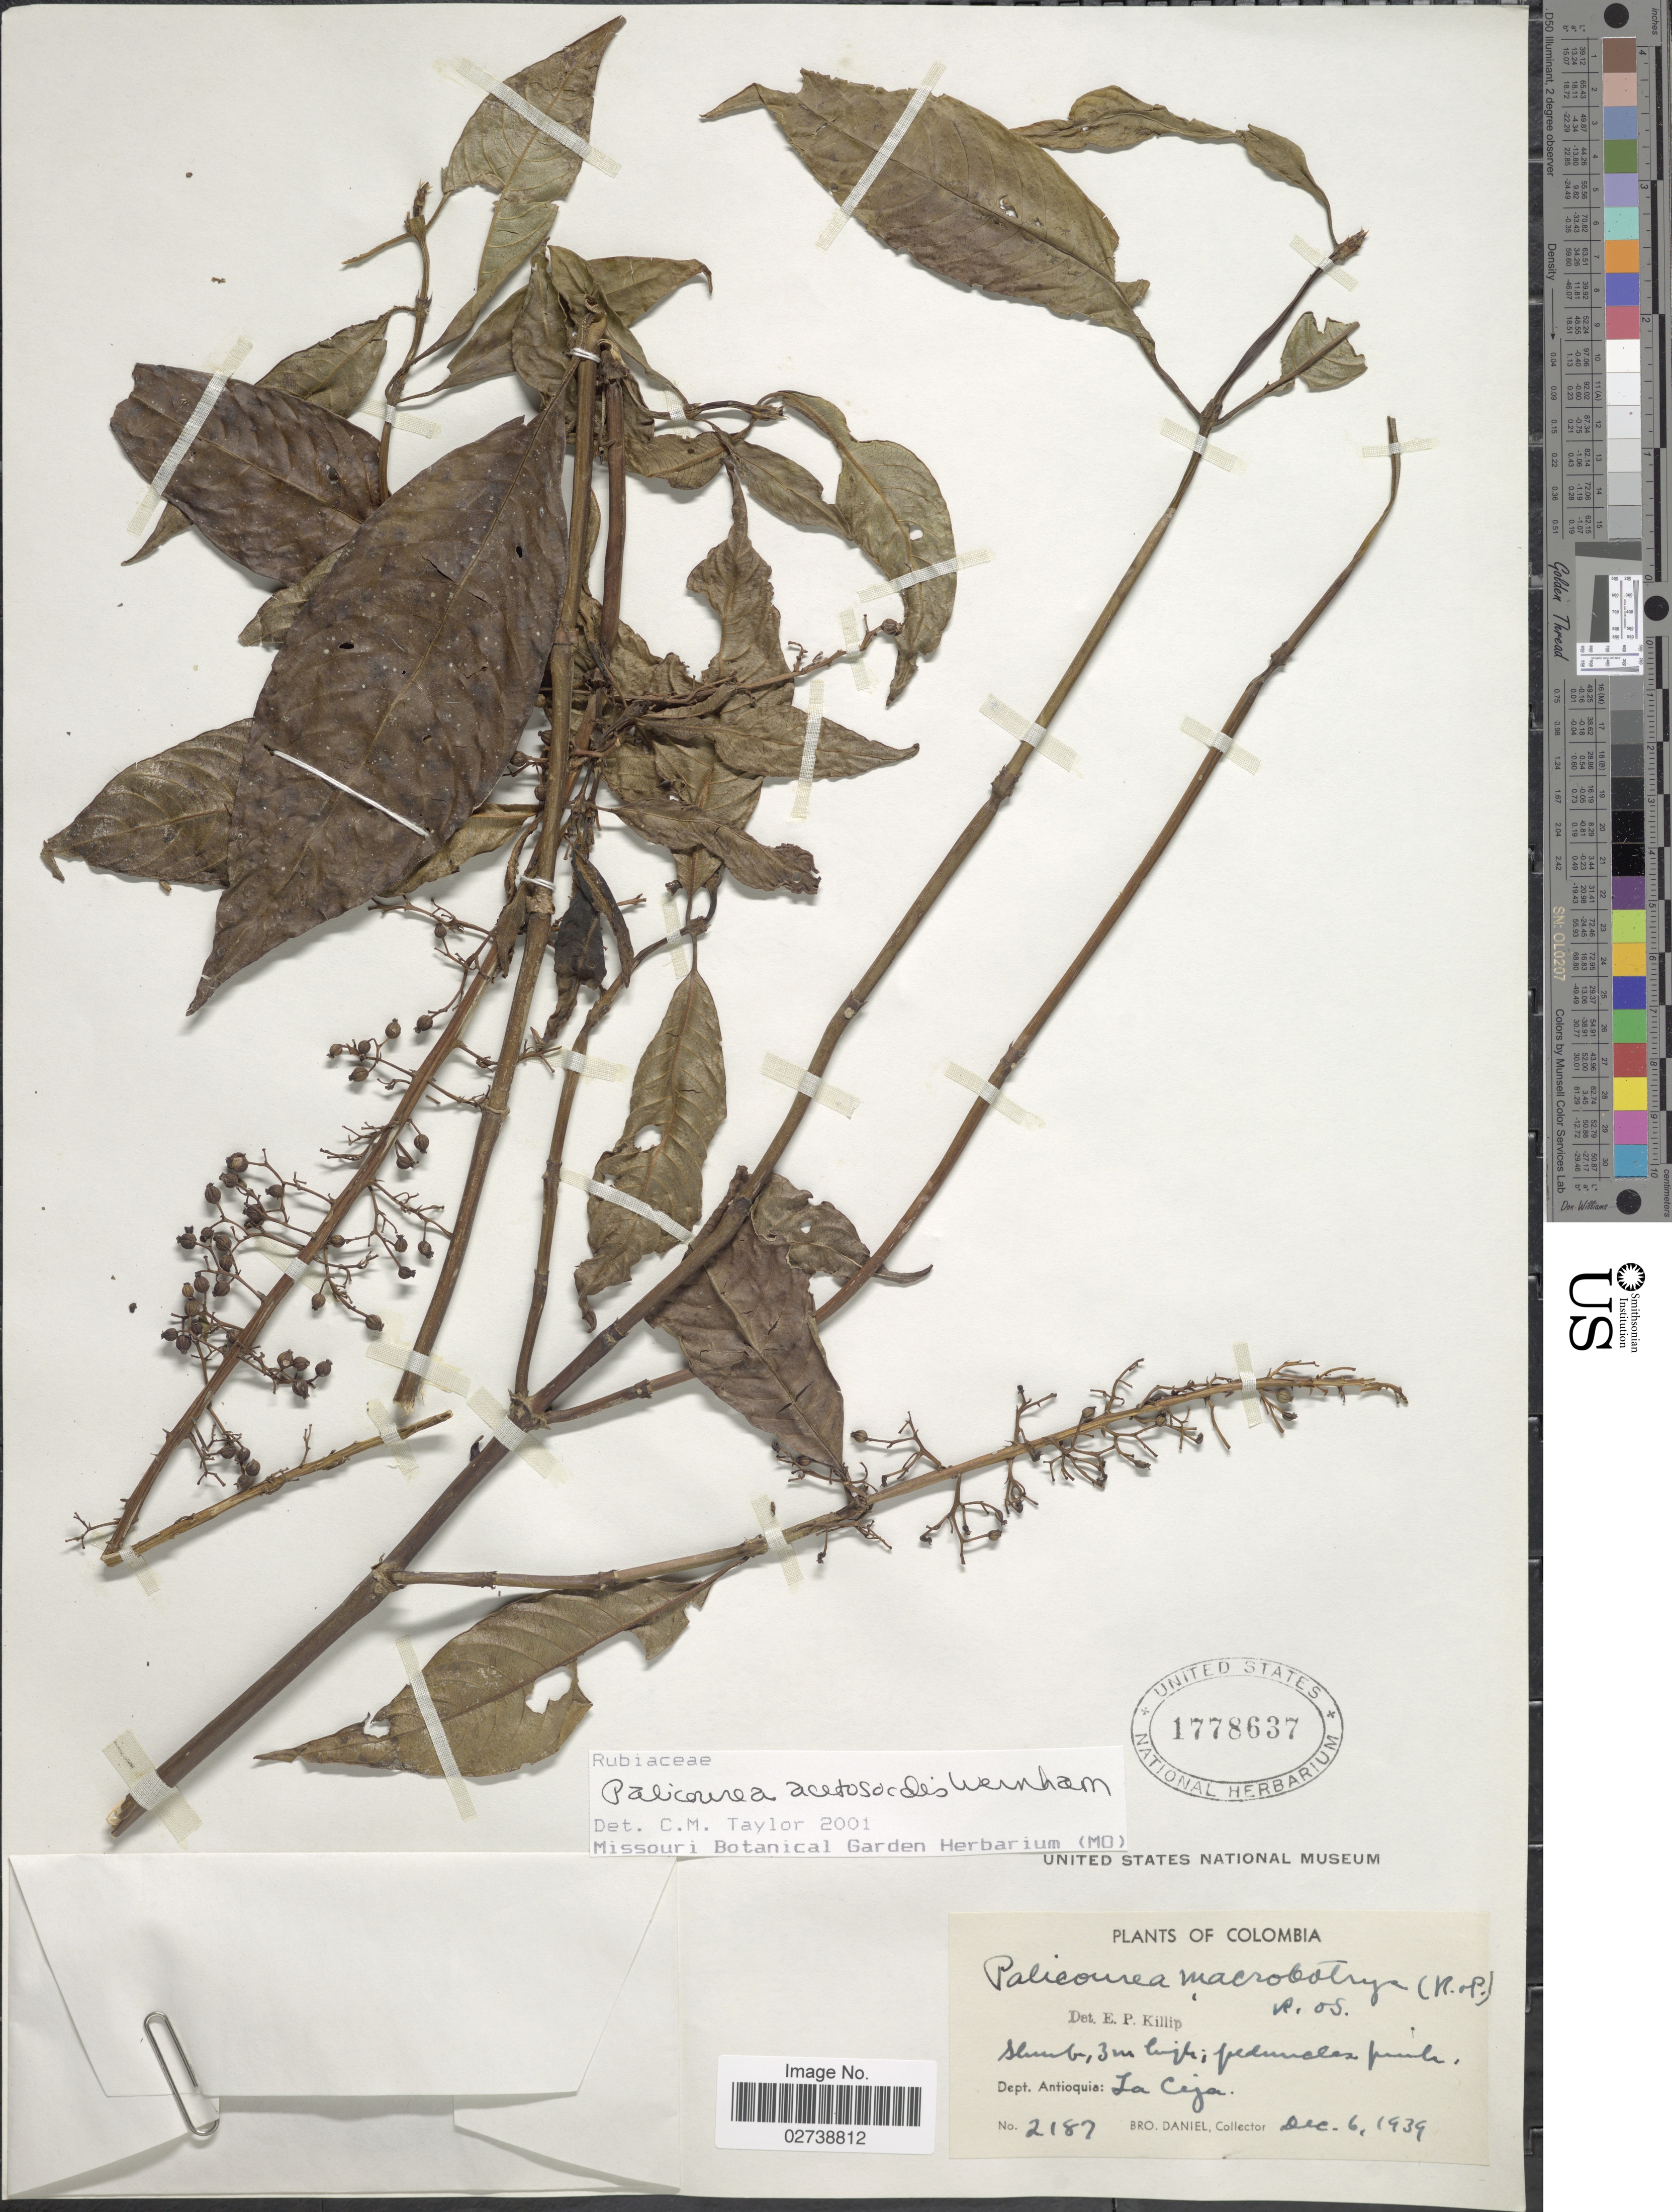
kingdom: Plantae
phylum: Tracheophyta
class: Magnoliopsida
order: Gentianales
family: Rubiaceae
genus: Palicourea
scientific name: Palicourea acetosoides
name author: Wernham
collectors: Bro. Daniel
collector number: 2187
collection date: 1939-12-06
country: Colombia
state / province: Antioquia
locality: Dept. Antioquia: La Ceja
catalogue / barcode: US 1778637